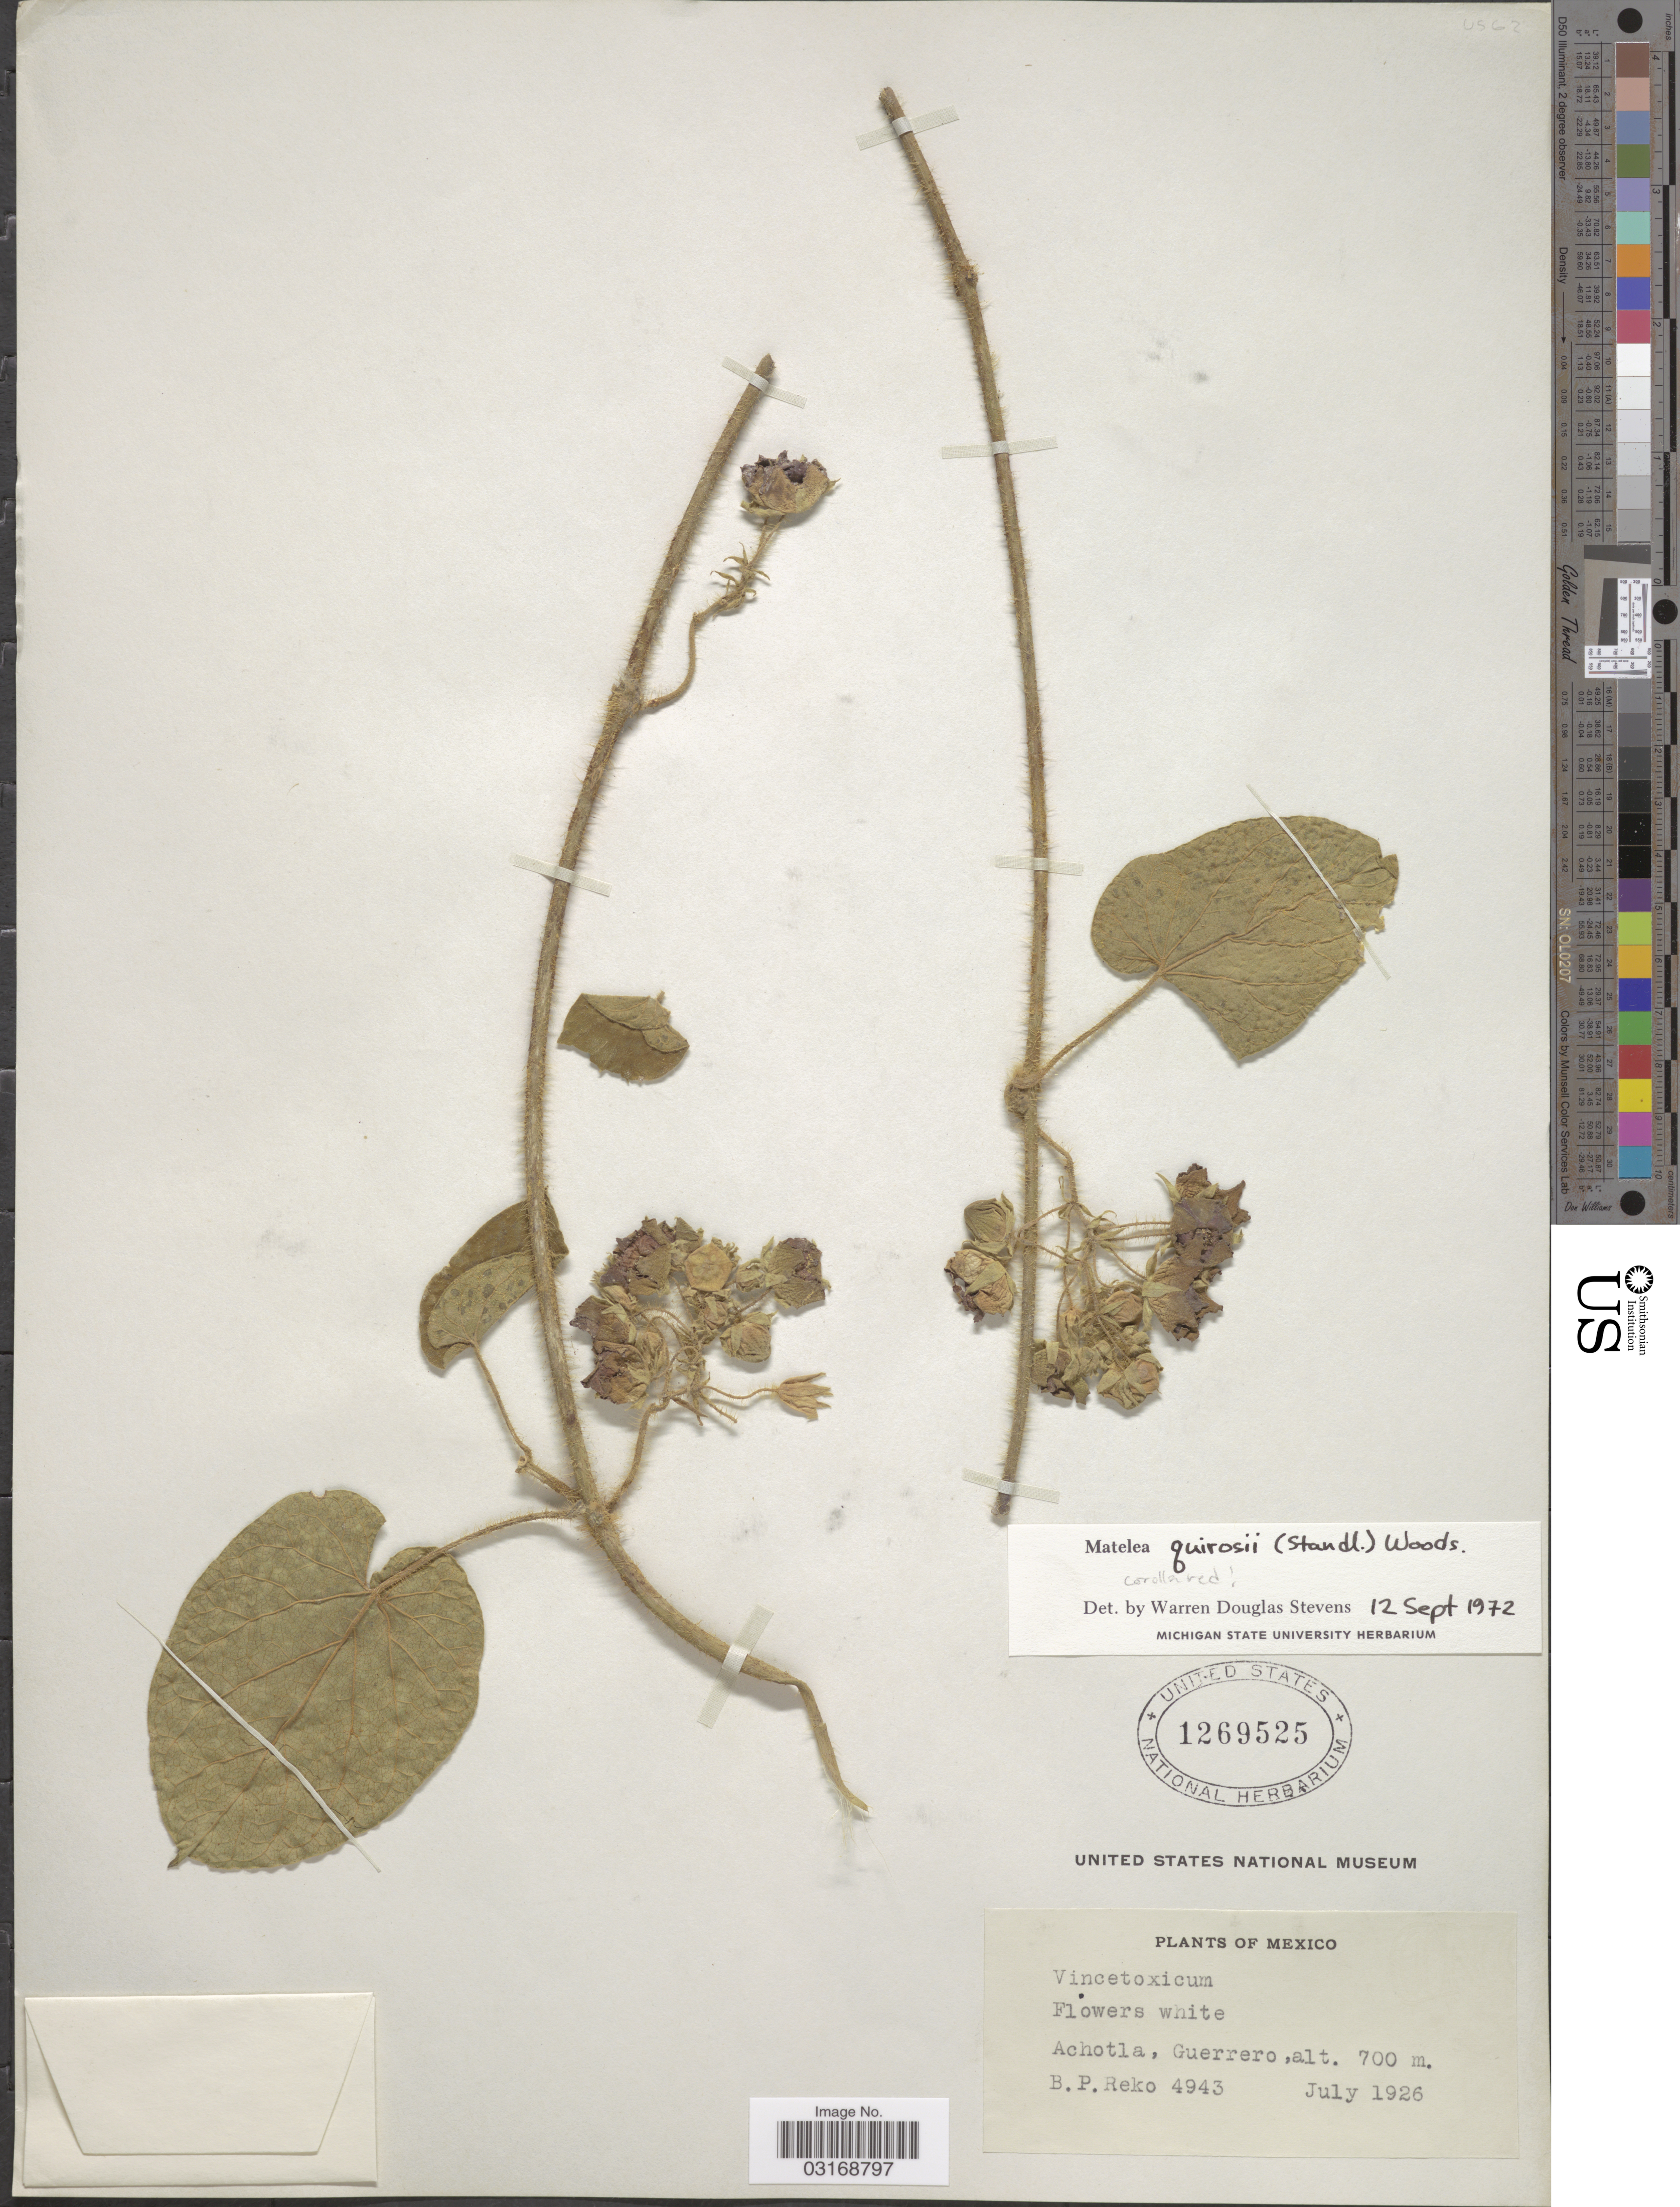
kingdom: Plantae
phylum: Tracheophyta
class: Magnoliopsida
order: Gentianales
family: Apocynaceae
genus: Matelea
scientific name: Matelea quirosii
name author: (Standl.) Woodson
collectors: B. P. Reko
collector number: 4943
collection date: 1926-07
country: Mexico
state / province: Guerrero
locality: Achotla.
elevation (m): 700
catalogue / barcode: US 1269525